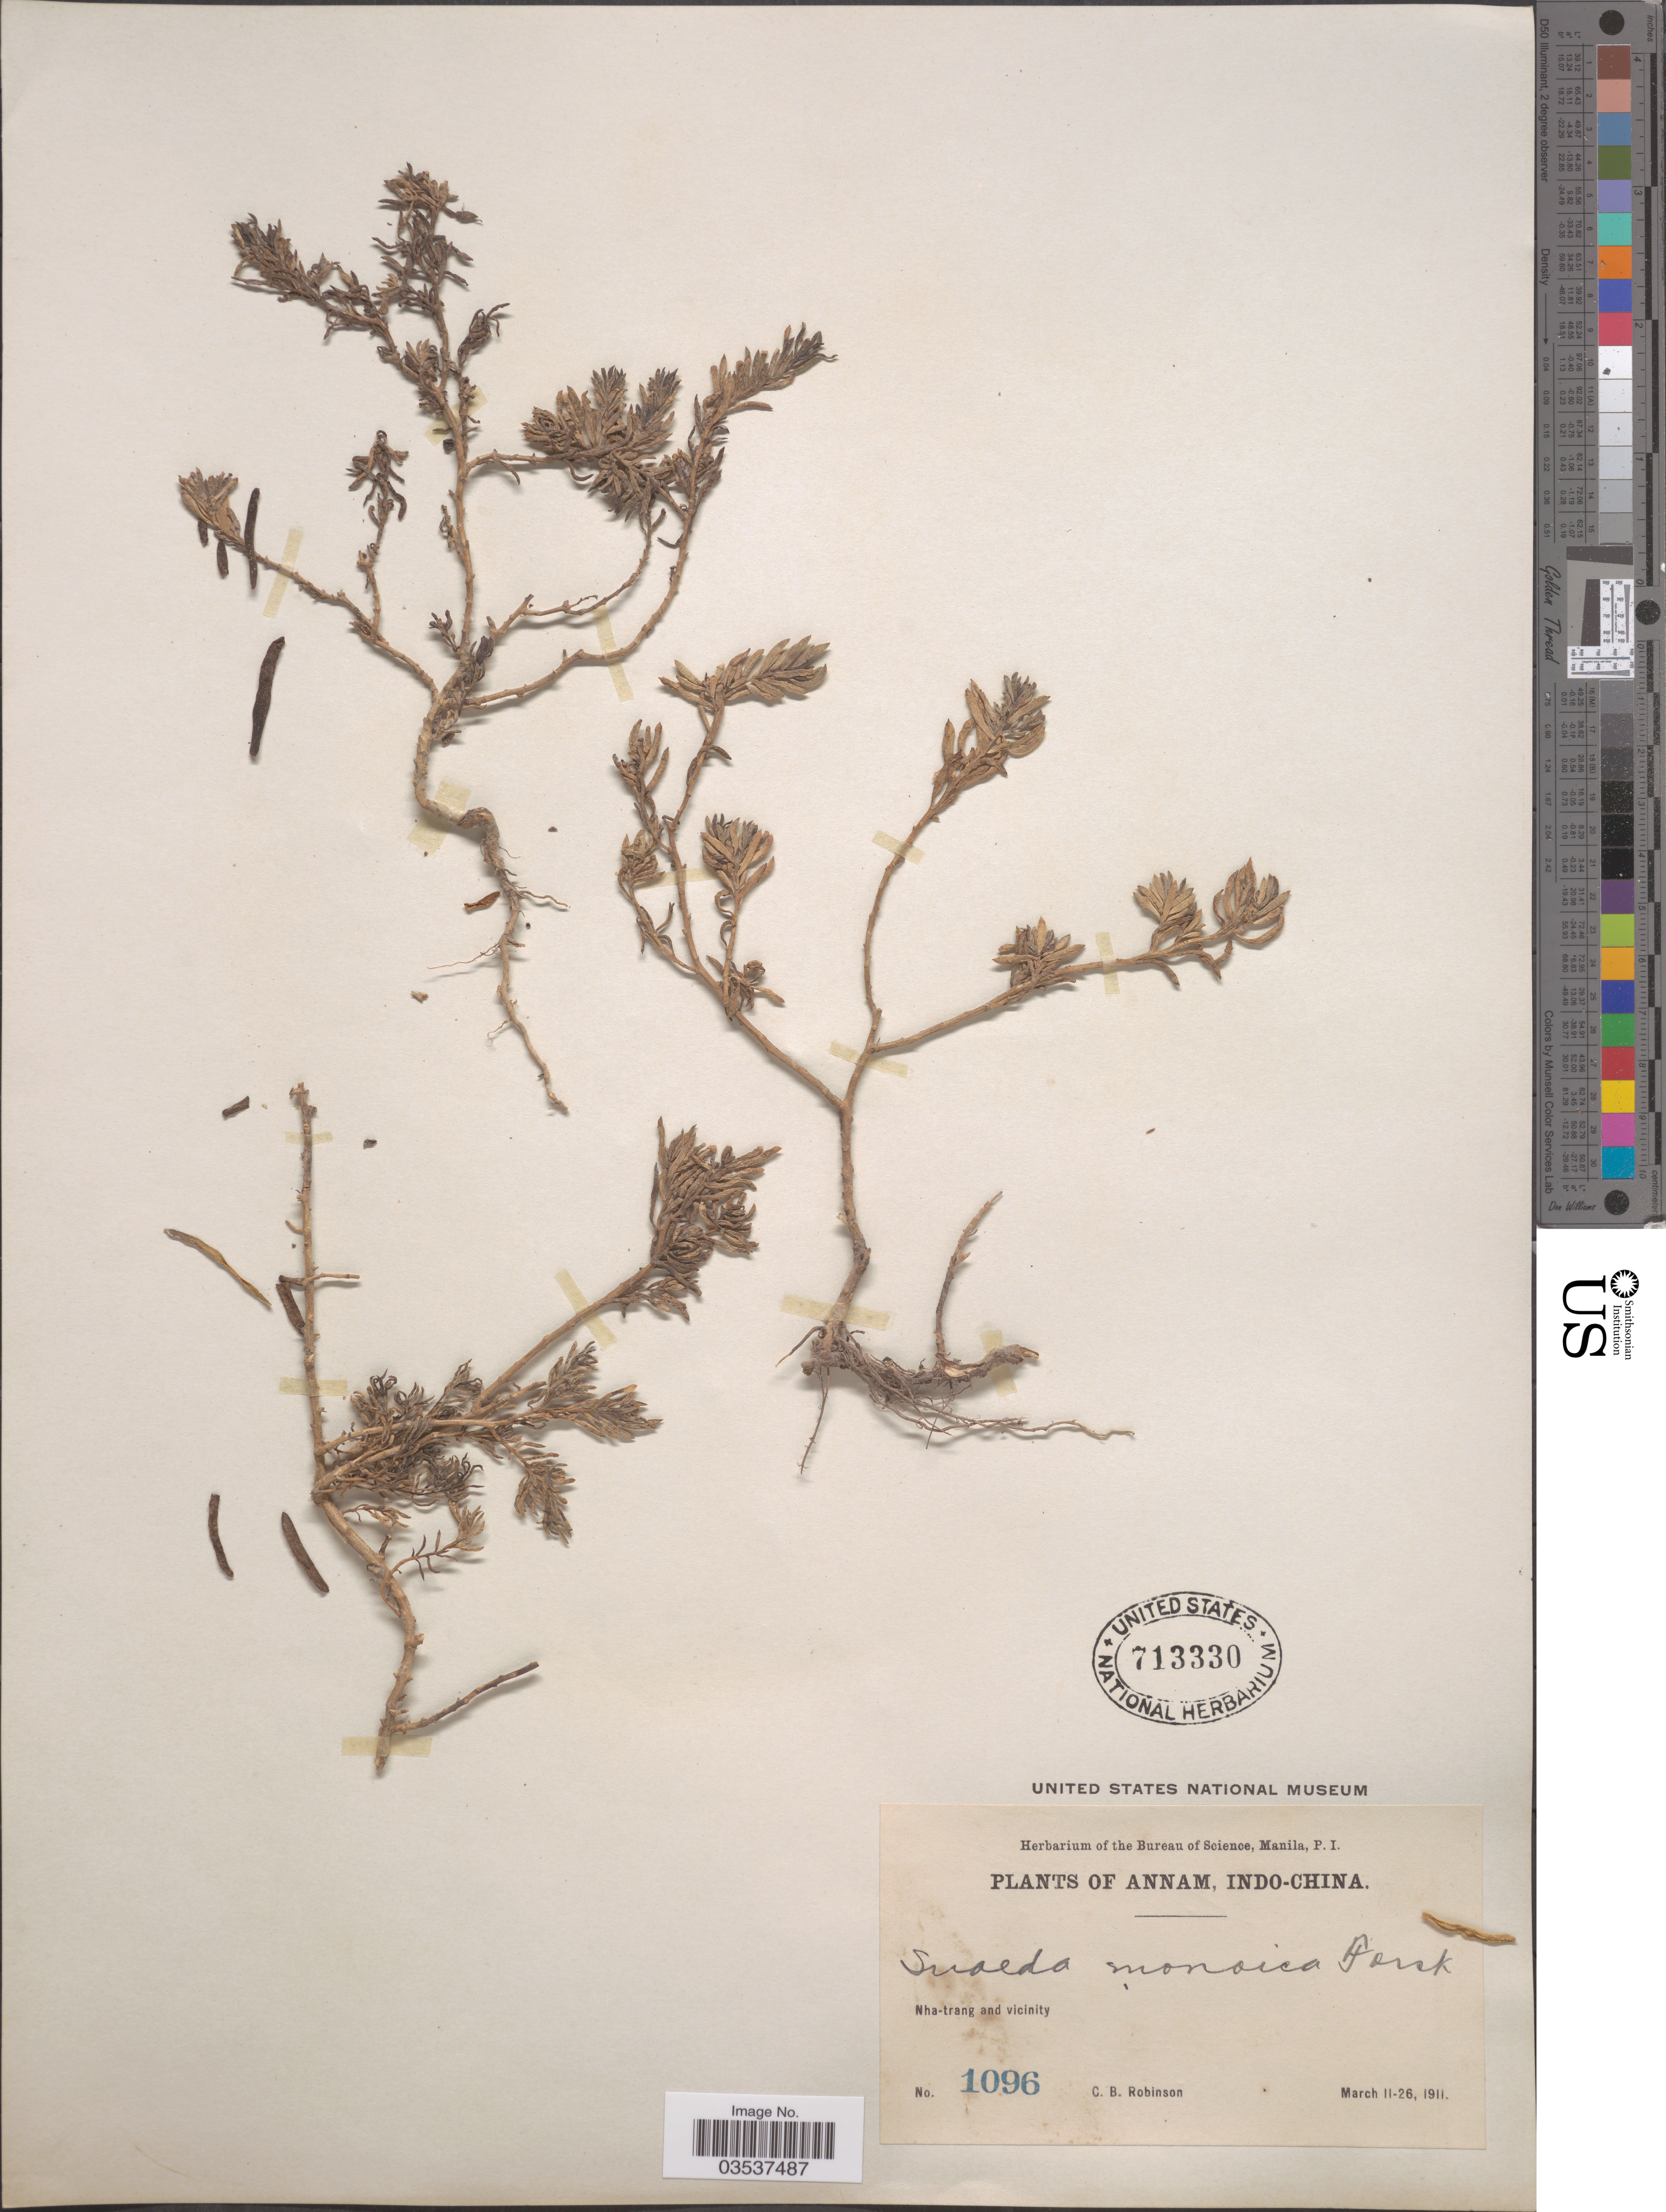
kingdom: Plantae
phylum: Tracheophyta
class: Magnoliopsida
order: Caryophyllales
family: Amaranthaceae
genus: Suaeda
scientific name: Suaeda monoica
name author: Forssk. ex J.F. Gmel.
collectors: C. Robinson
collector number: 1096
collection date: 1911-03-11/1911-03-26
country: Vietnam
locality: Annam, Indo-China. Nha-trang and vicinity.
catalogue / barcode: US 713330